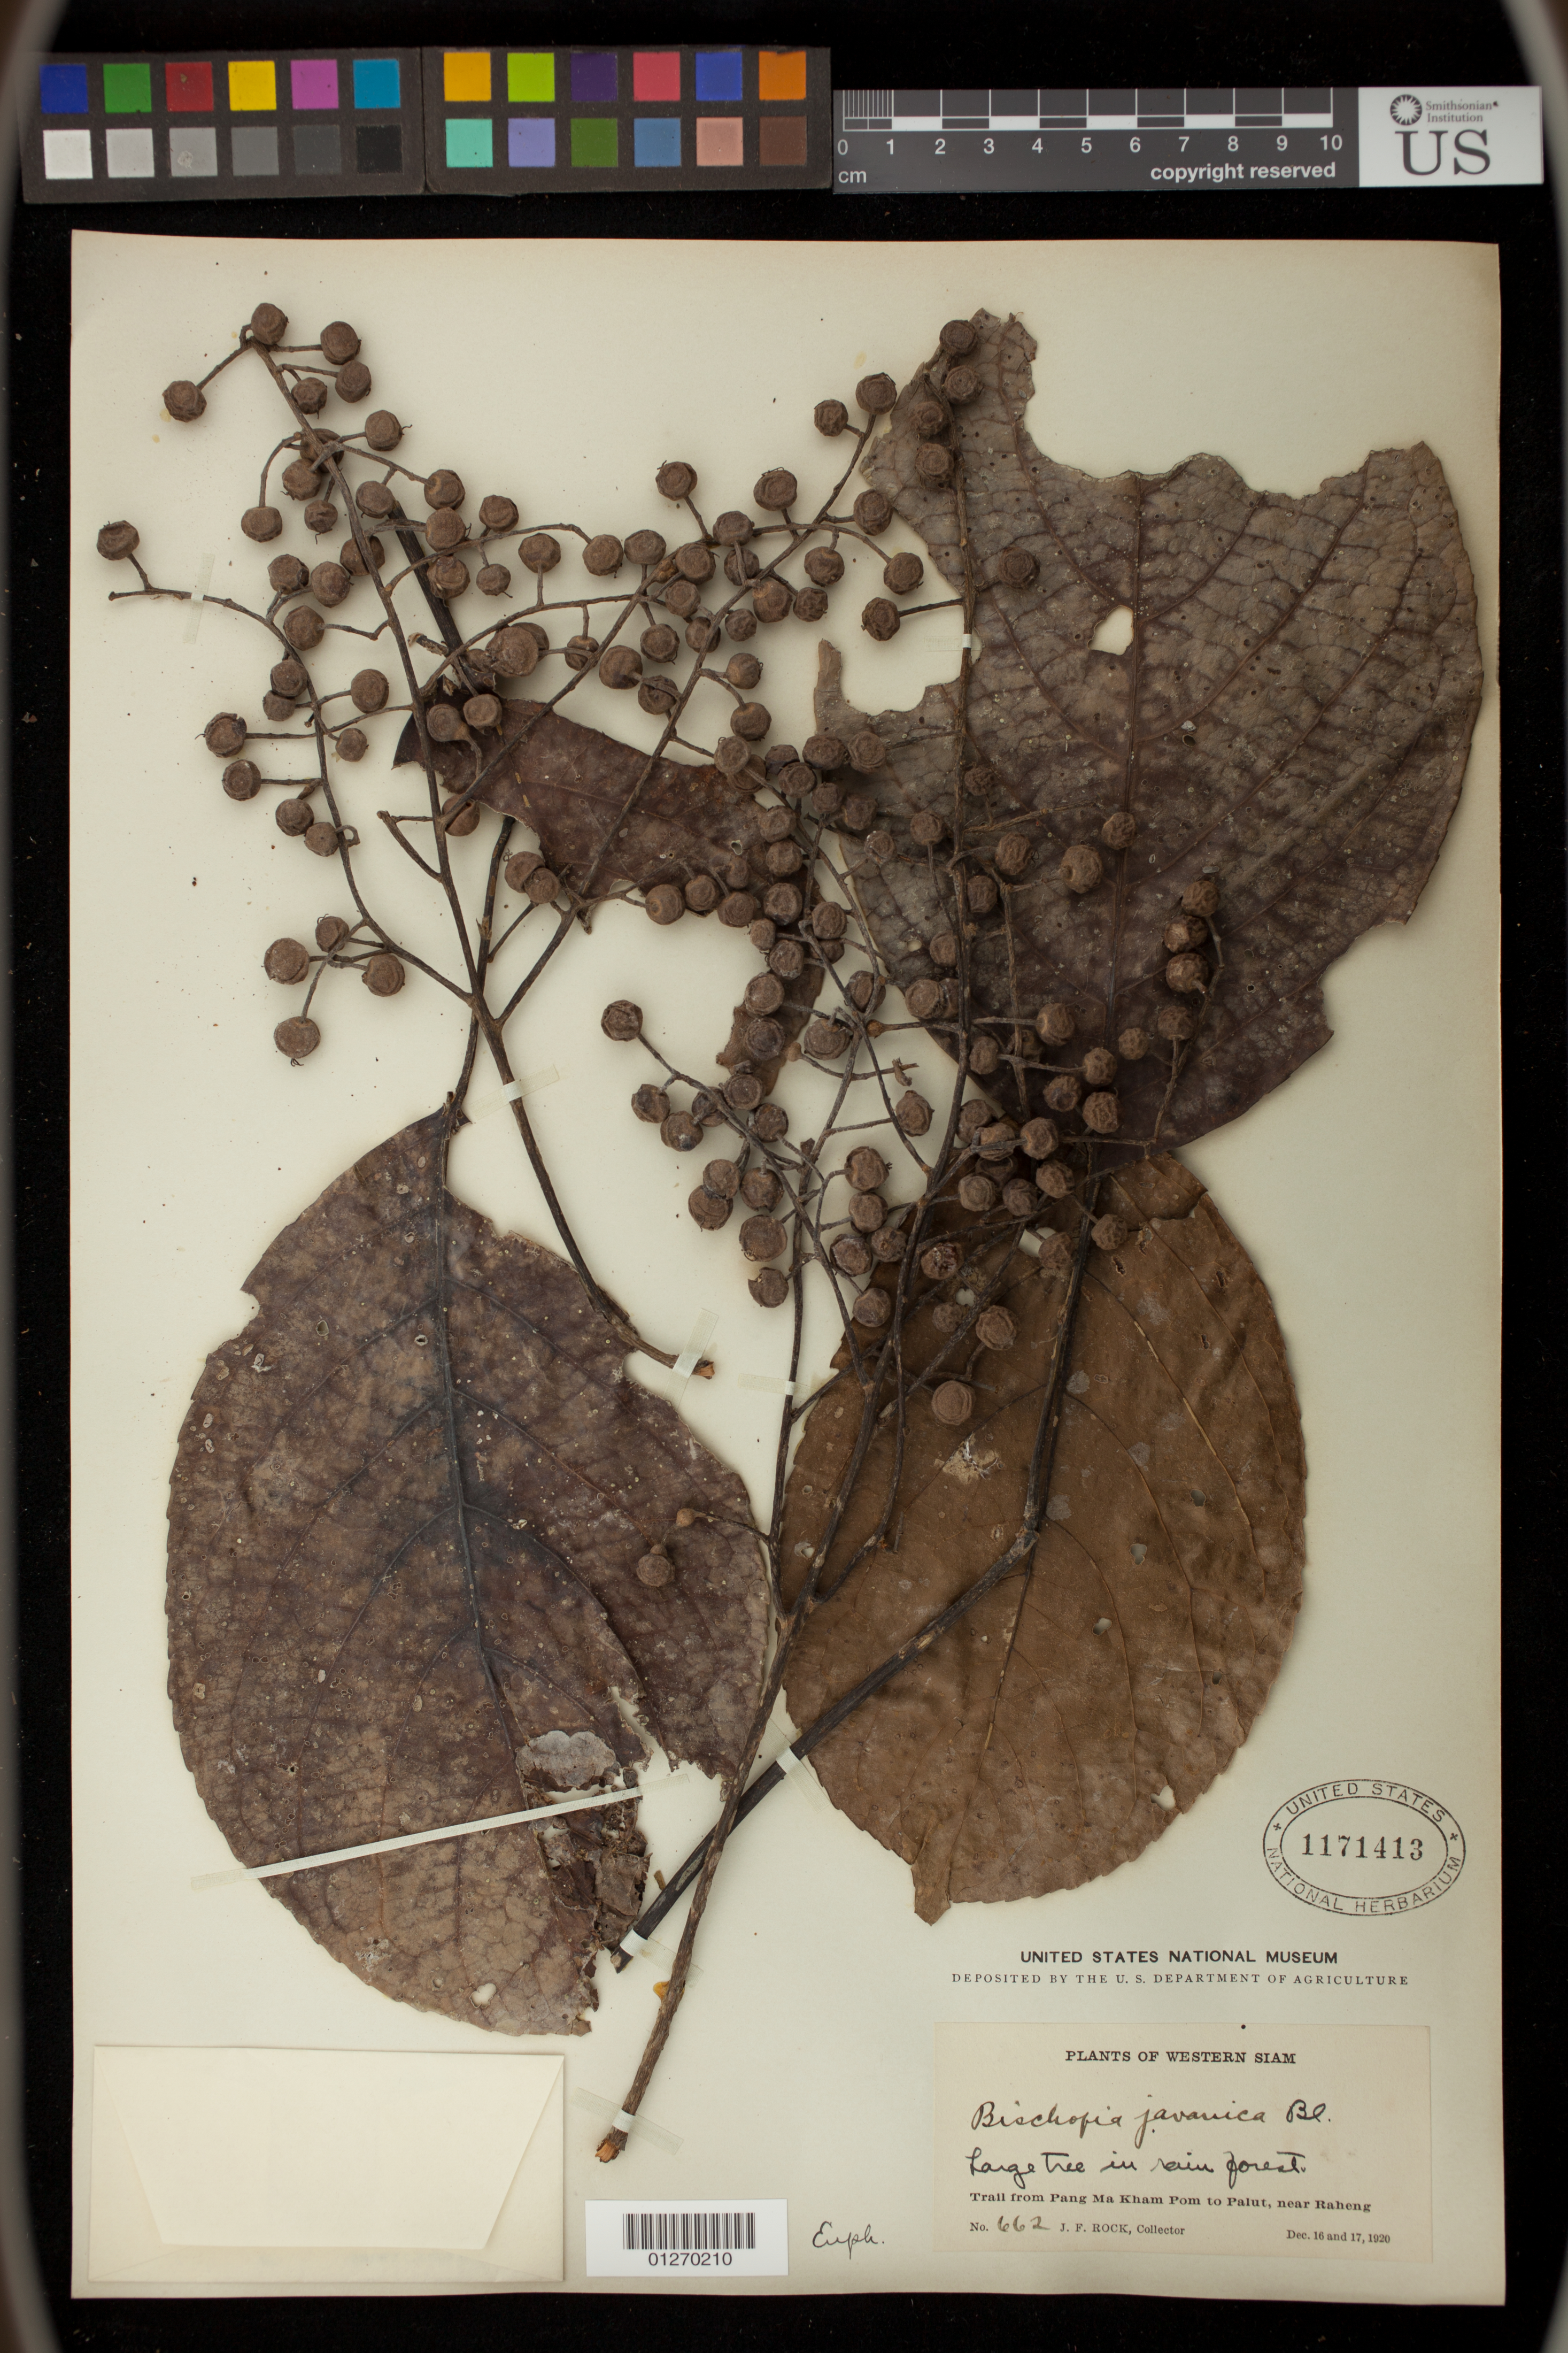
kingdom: Plantae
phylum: Tracheophyta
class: Magnoliopsida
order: Malpighiales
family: Phyllanthaceae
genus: Bischofia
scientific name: Bischofia javanica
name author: Blume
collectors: J. Rock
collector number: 662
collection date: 1920-12-16,1920-12-17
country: Taiwan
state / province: Tak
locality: Trail from Pang Ma Kham Pom to Palut, near Raheng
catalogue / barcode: US 1171413